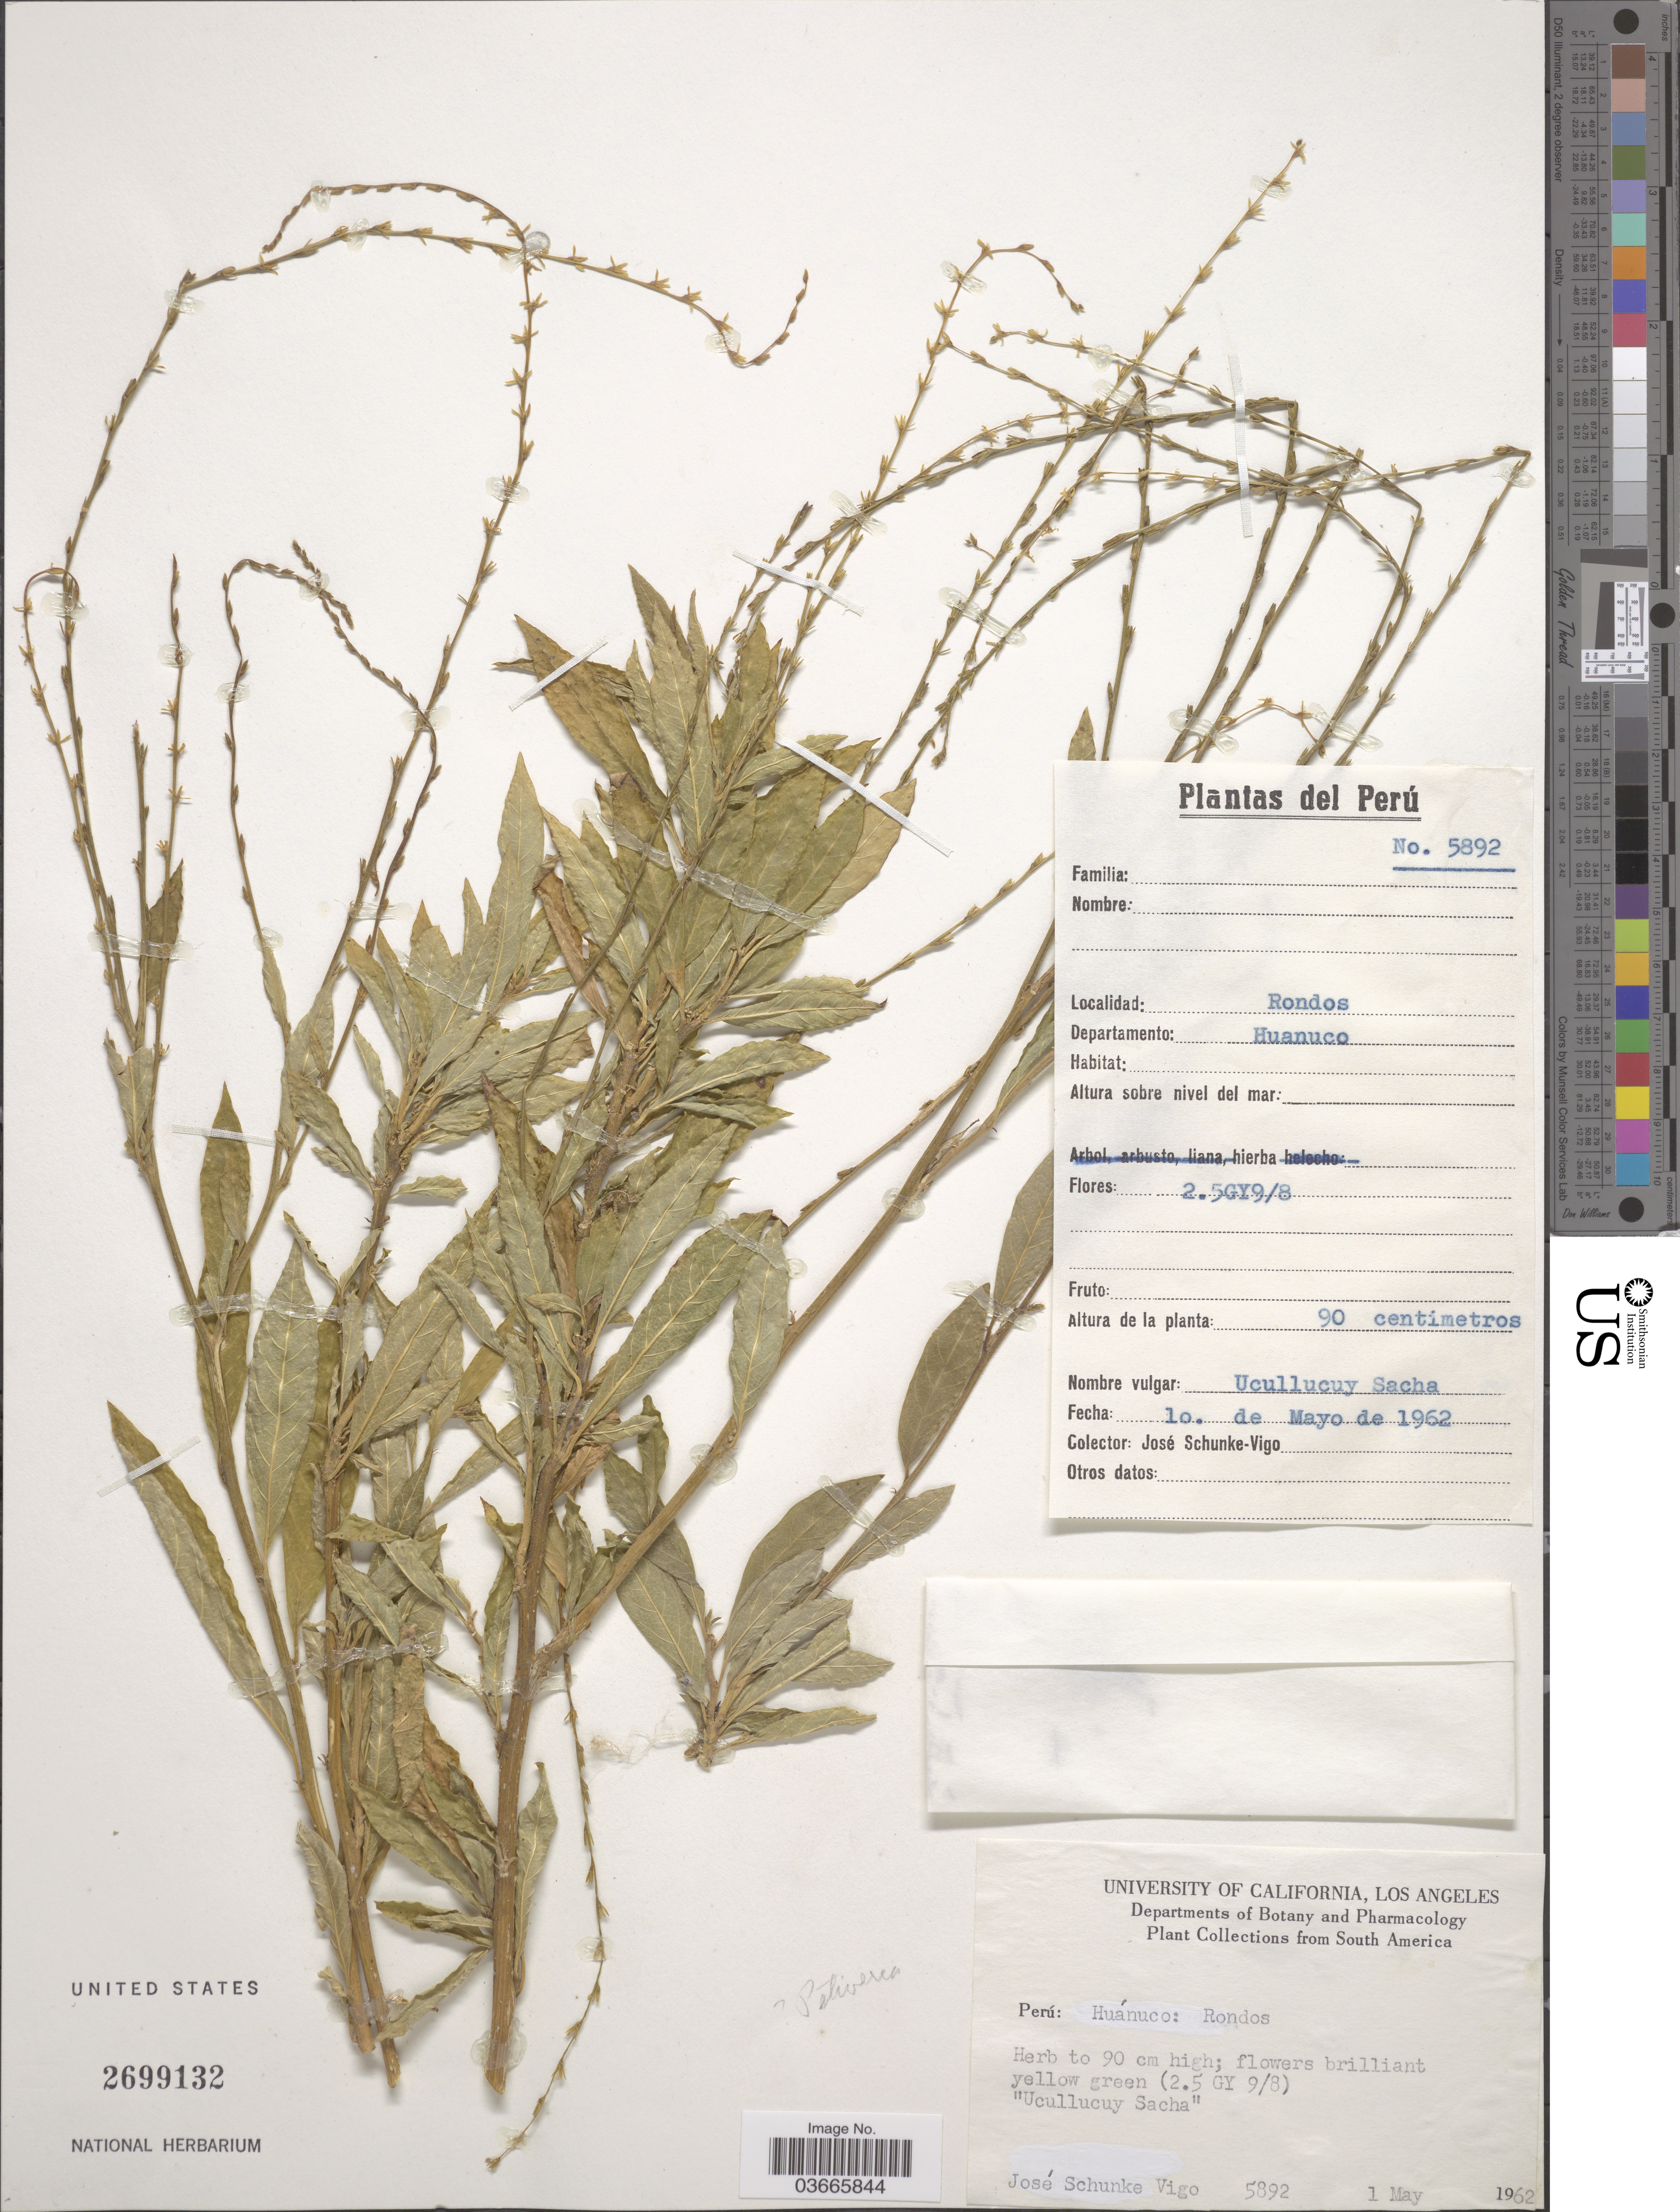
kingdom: Plantae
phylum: Tracheophyta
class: Magnoliopsida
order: Caryophyllales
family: Phytolaccaceae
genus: Petiveria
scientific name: Petiveria alliacea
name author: L.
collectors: J. Schunke Vigo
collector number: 5892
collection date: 1962-05-01/1962-05-10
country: Peru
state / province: Huánuco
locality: Rondos. Departamento: Huanuco.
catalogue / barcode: US 2699132